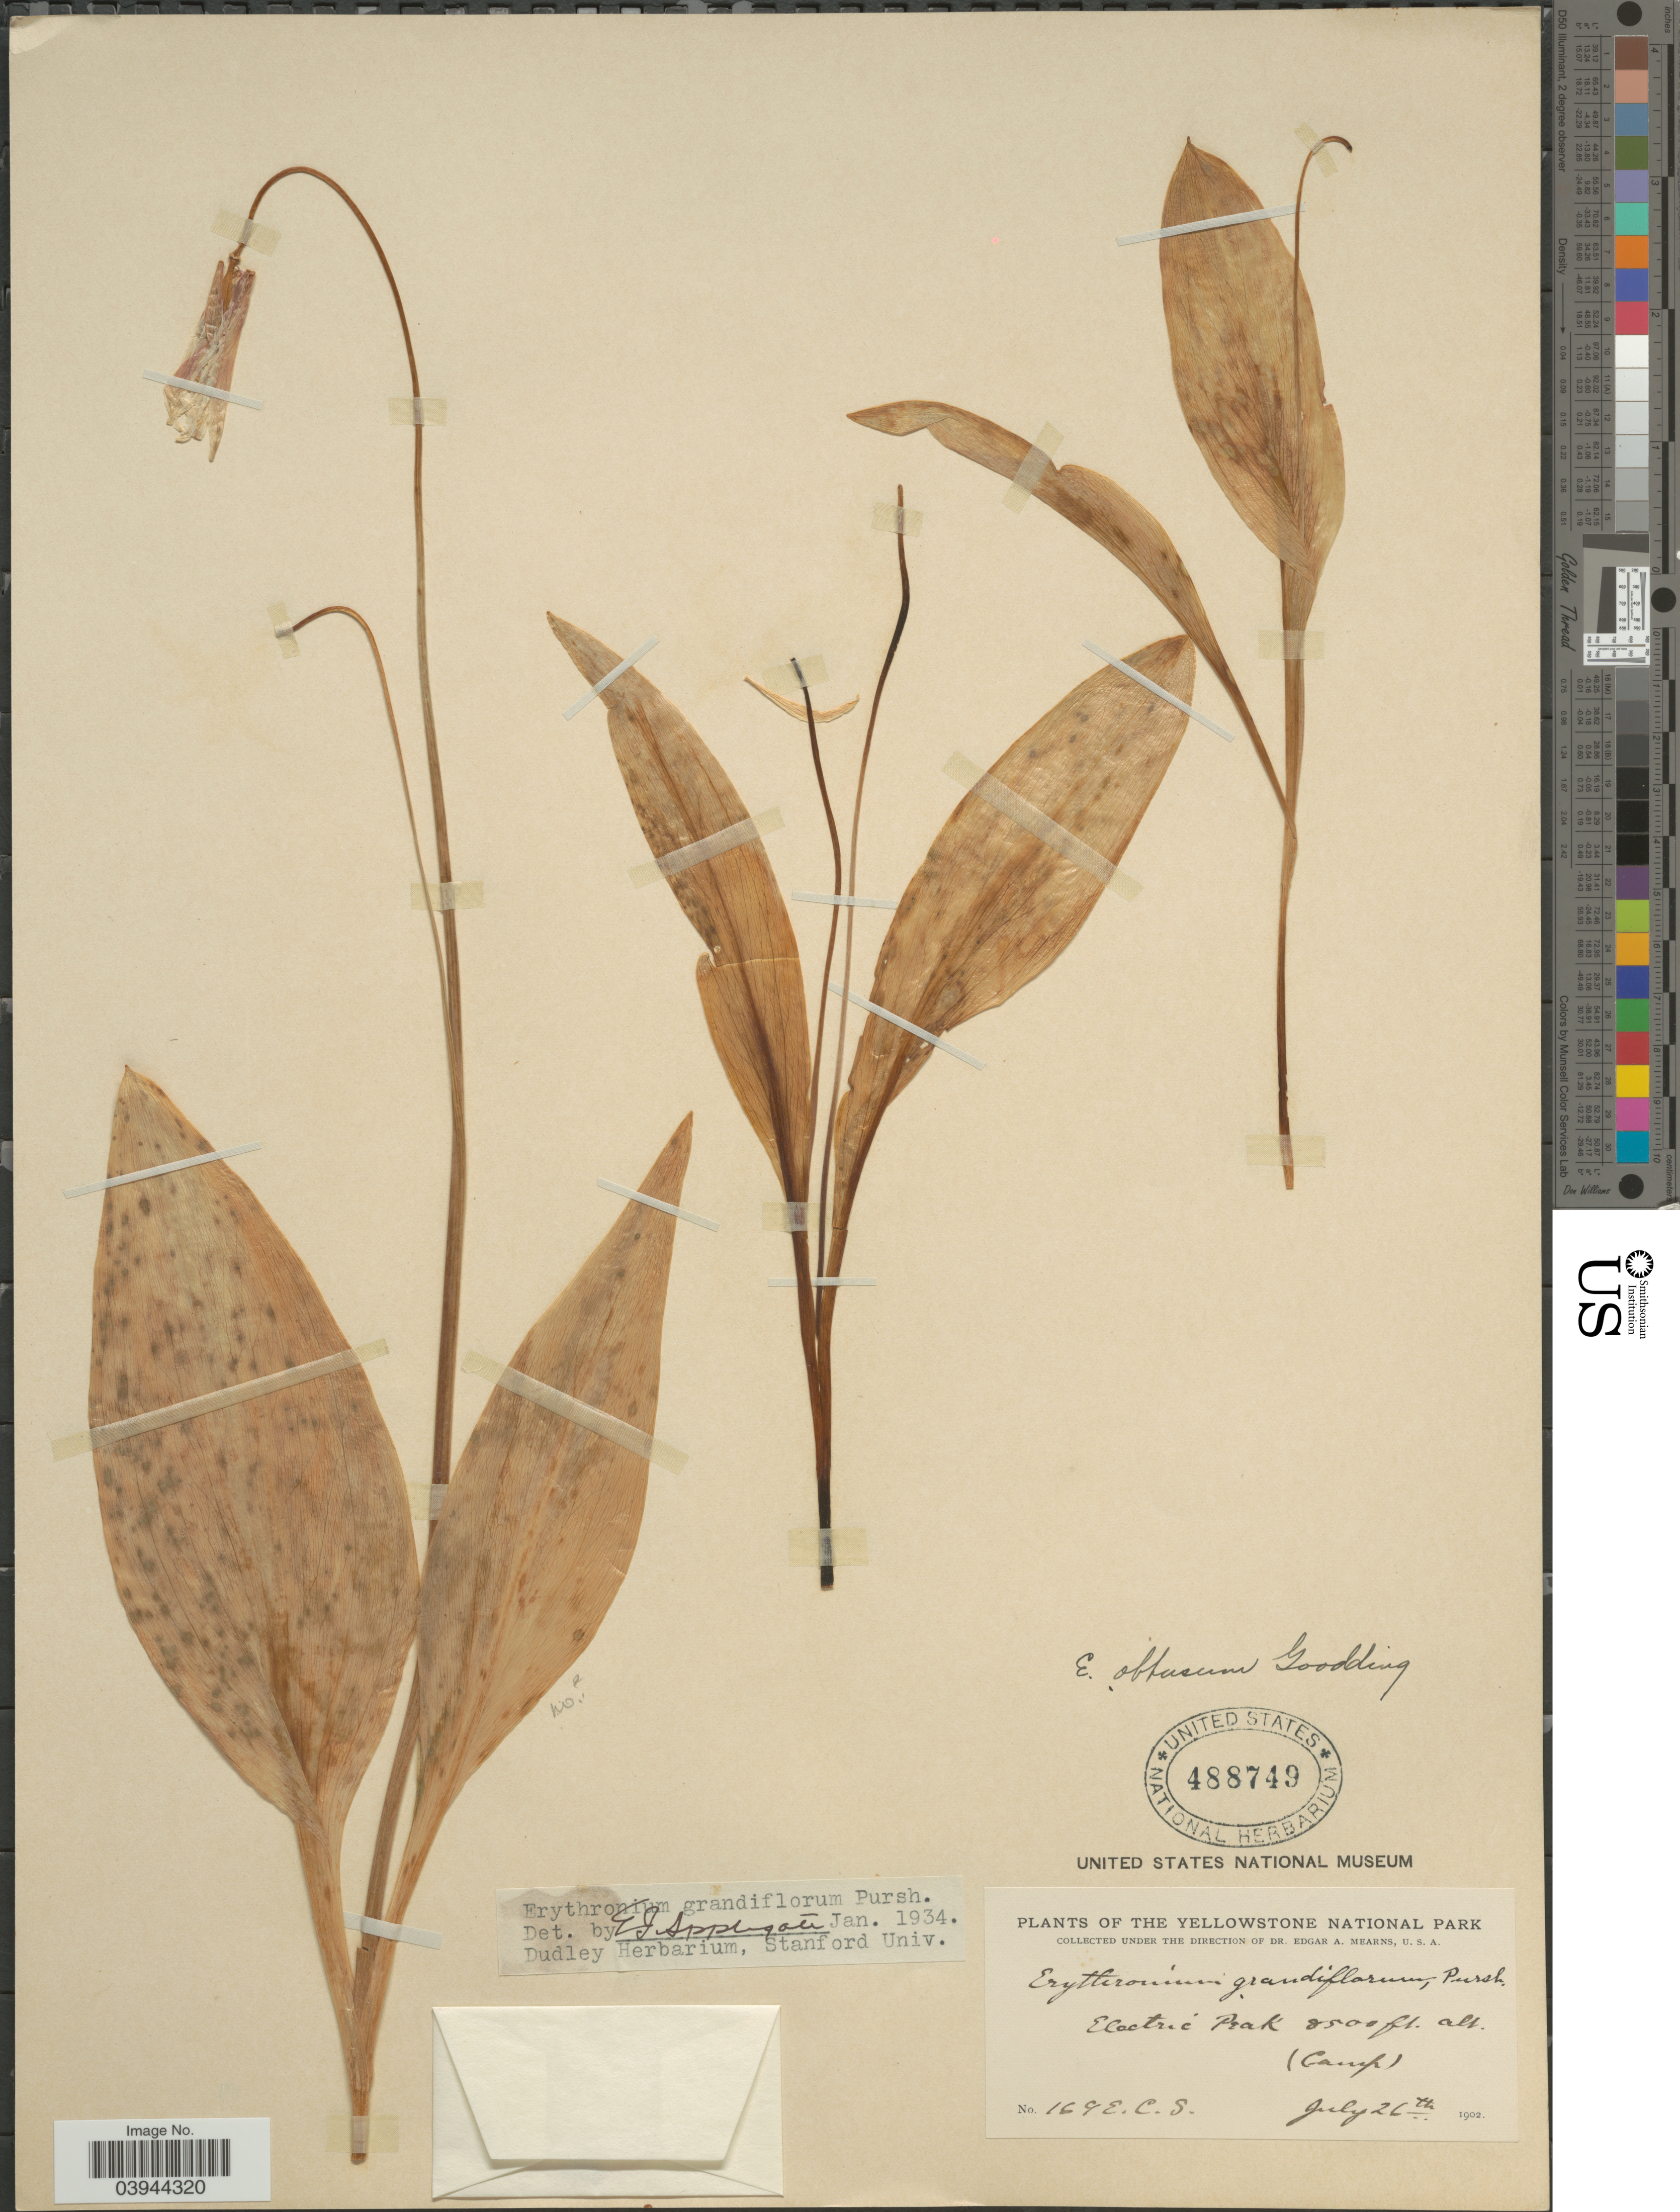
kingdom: Plantae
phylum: Tracheophyta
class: Liliopsida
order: Liliales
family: Liliaceae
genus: Erythronium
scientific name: Erythronium grandiflorum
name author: Pursh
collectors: E. C. Smith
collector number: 169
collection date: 1902-07-26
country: United States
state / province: Montana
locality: Yellowstone National Park. Electric' Peak.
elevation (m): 2591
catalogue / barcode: US 488749